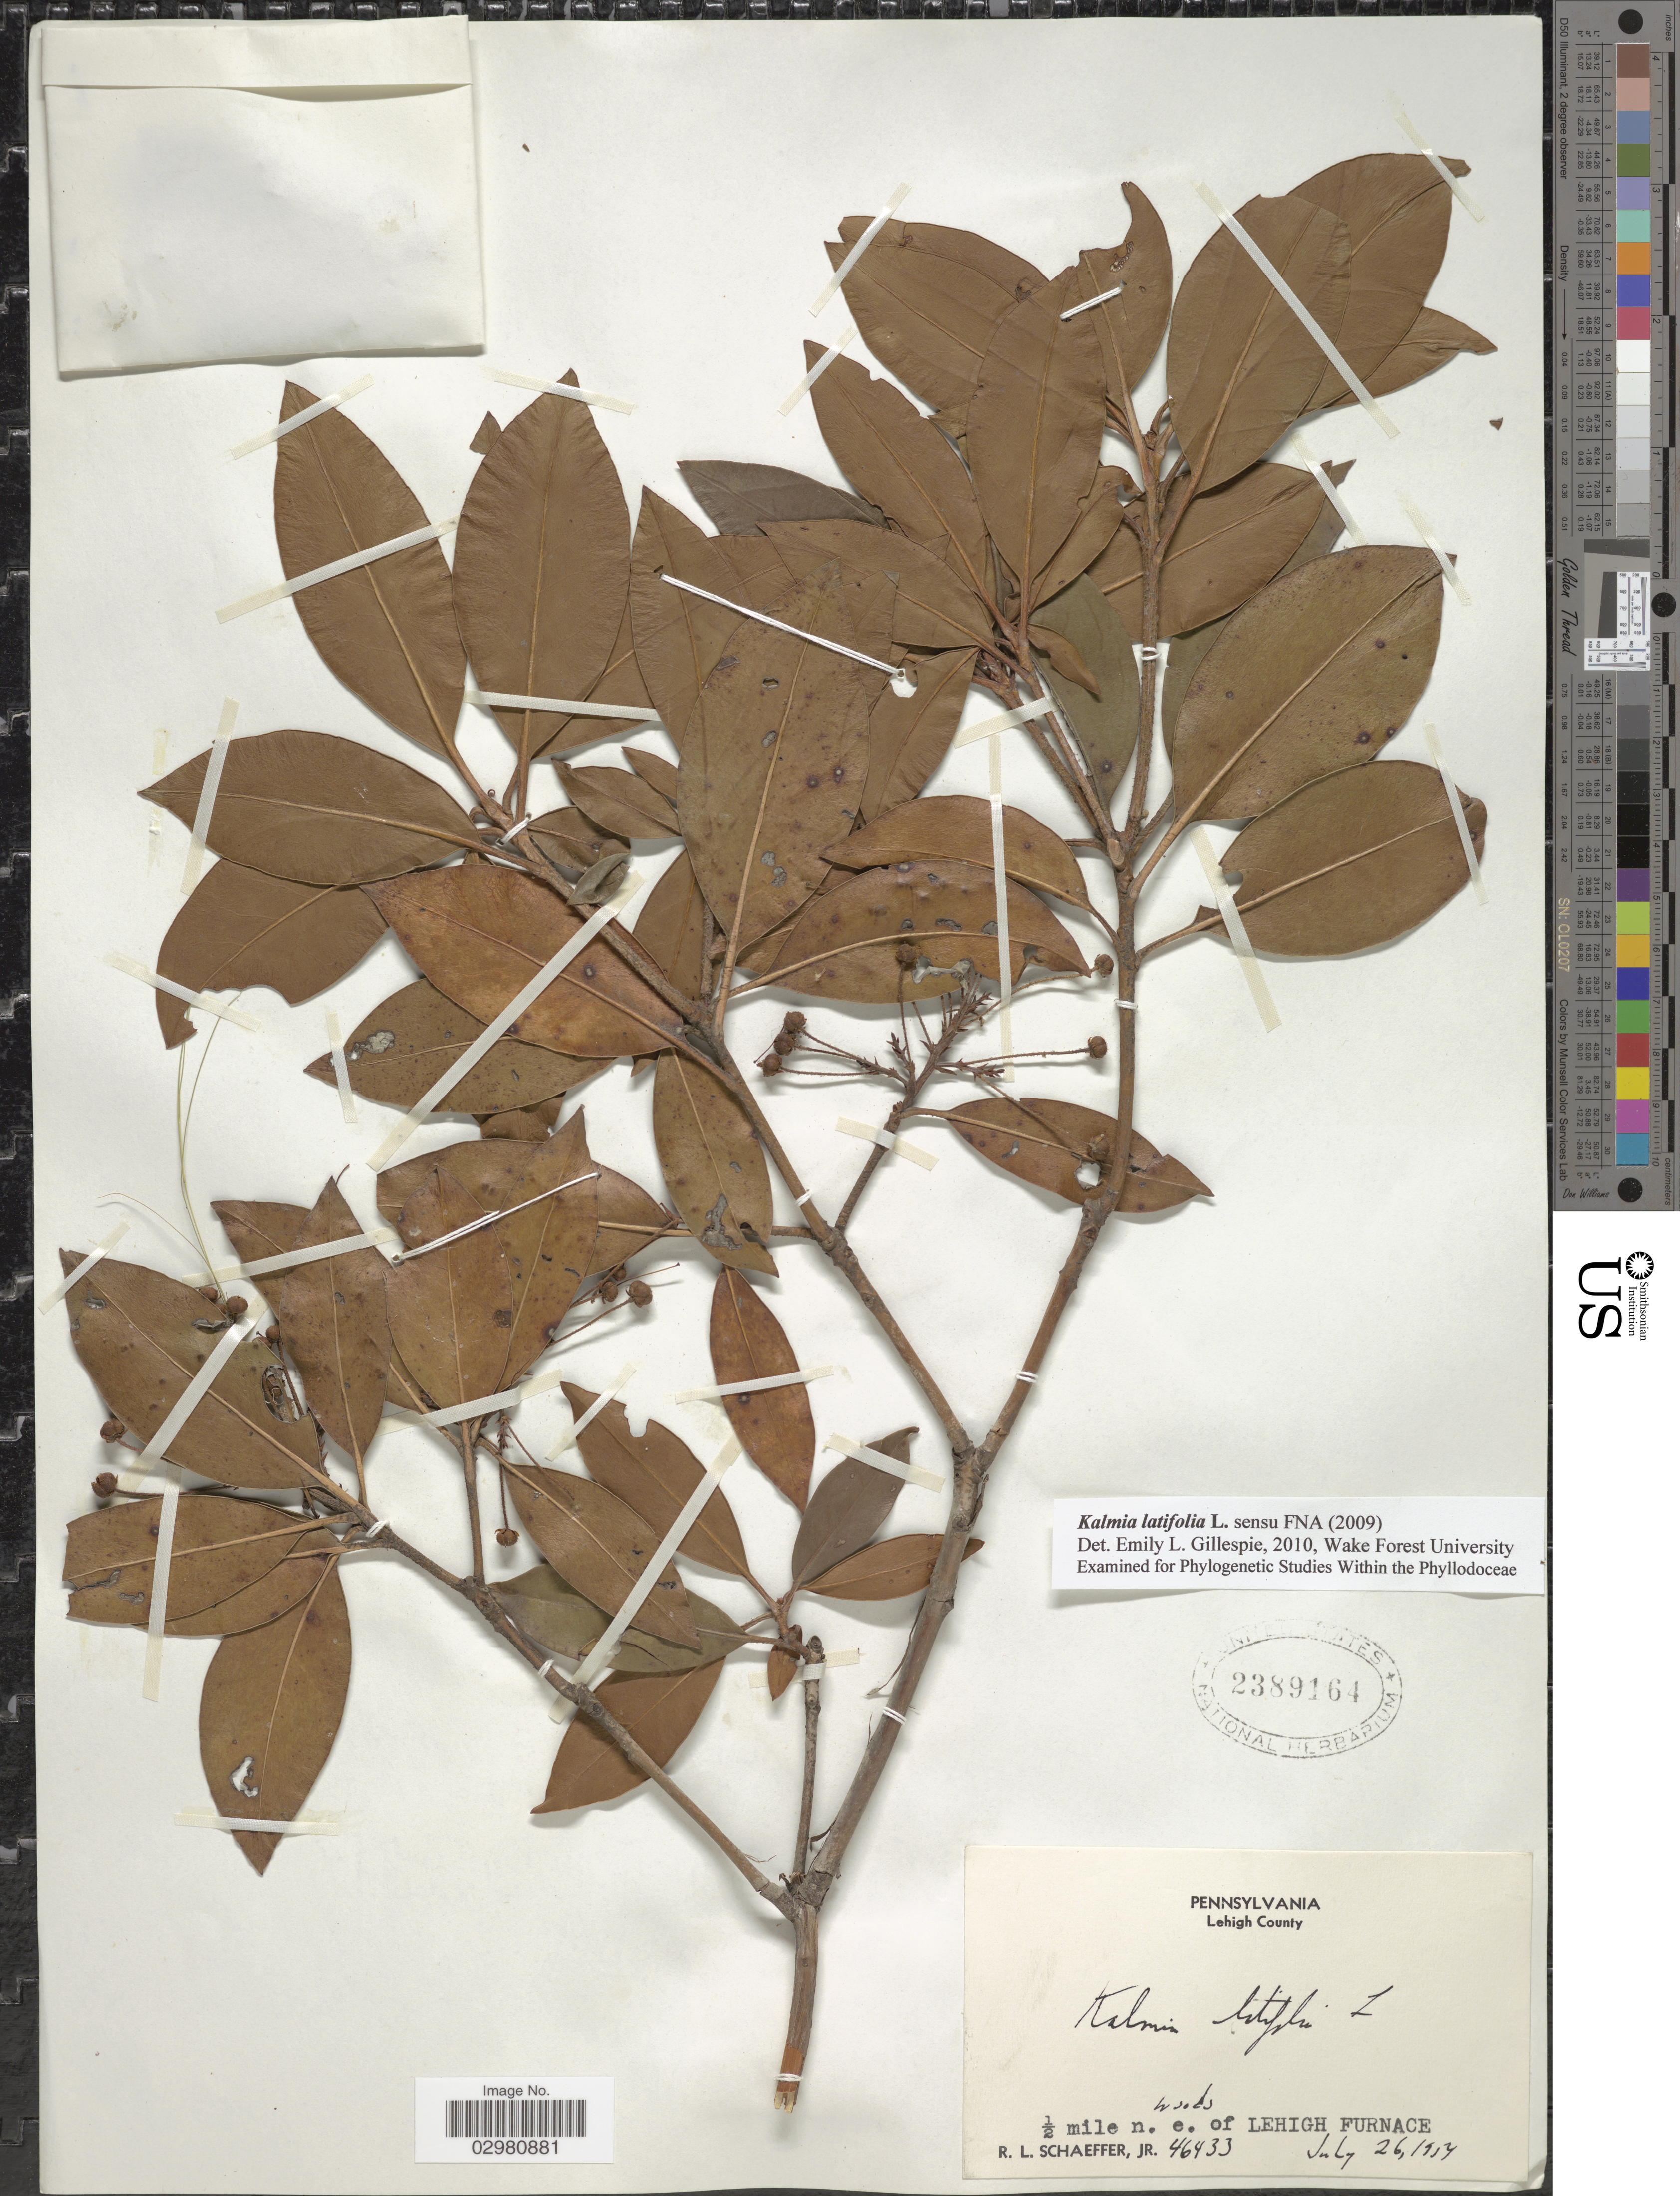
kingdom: Plantae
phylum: Tracheophyta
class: Magnoliopsida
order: Ericales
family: Ericaceae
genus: Kalmia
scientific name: Kalmia latifolia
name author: L.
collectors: R. L. Schaeffer Jr.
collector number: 46433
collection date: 1954-07-26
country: United States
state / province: Pennsylvania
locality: Lehigh County. ½ mile n.e. of Lehigh Furnace.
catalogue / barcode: US 2389164